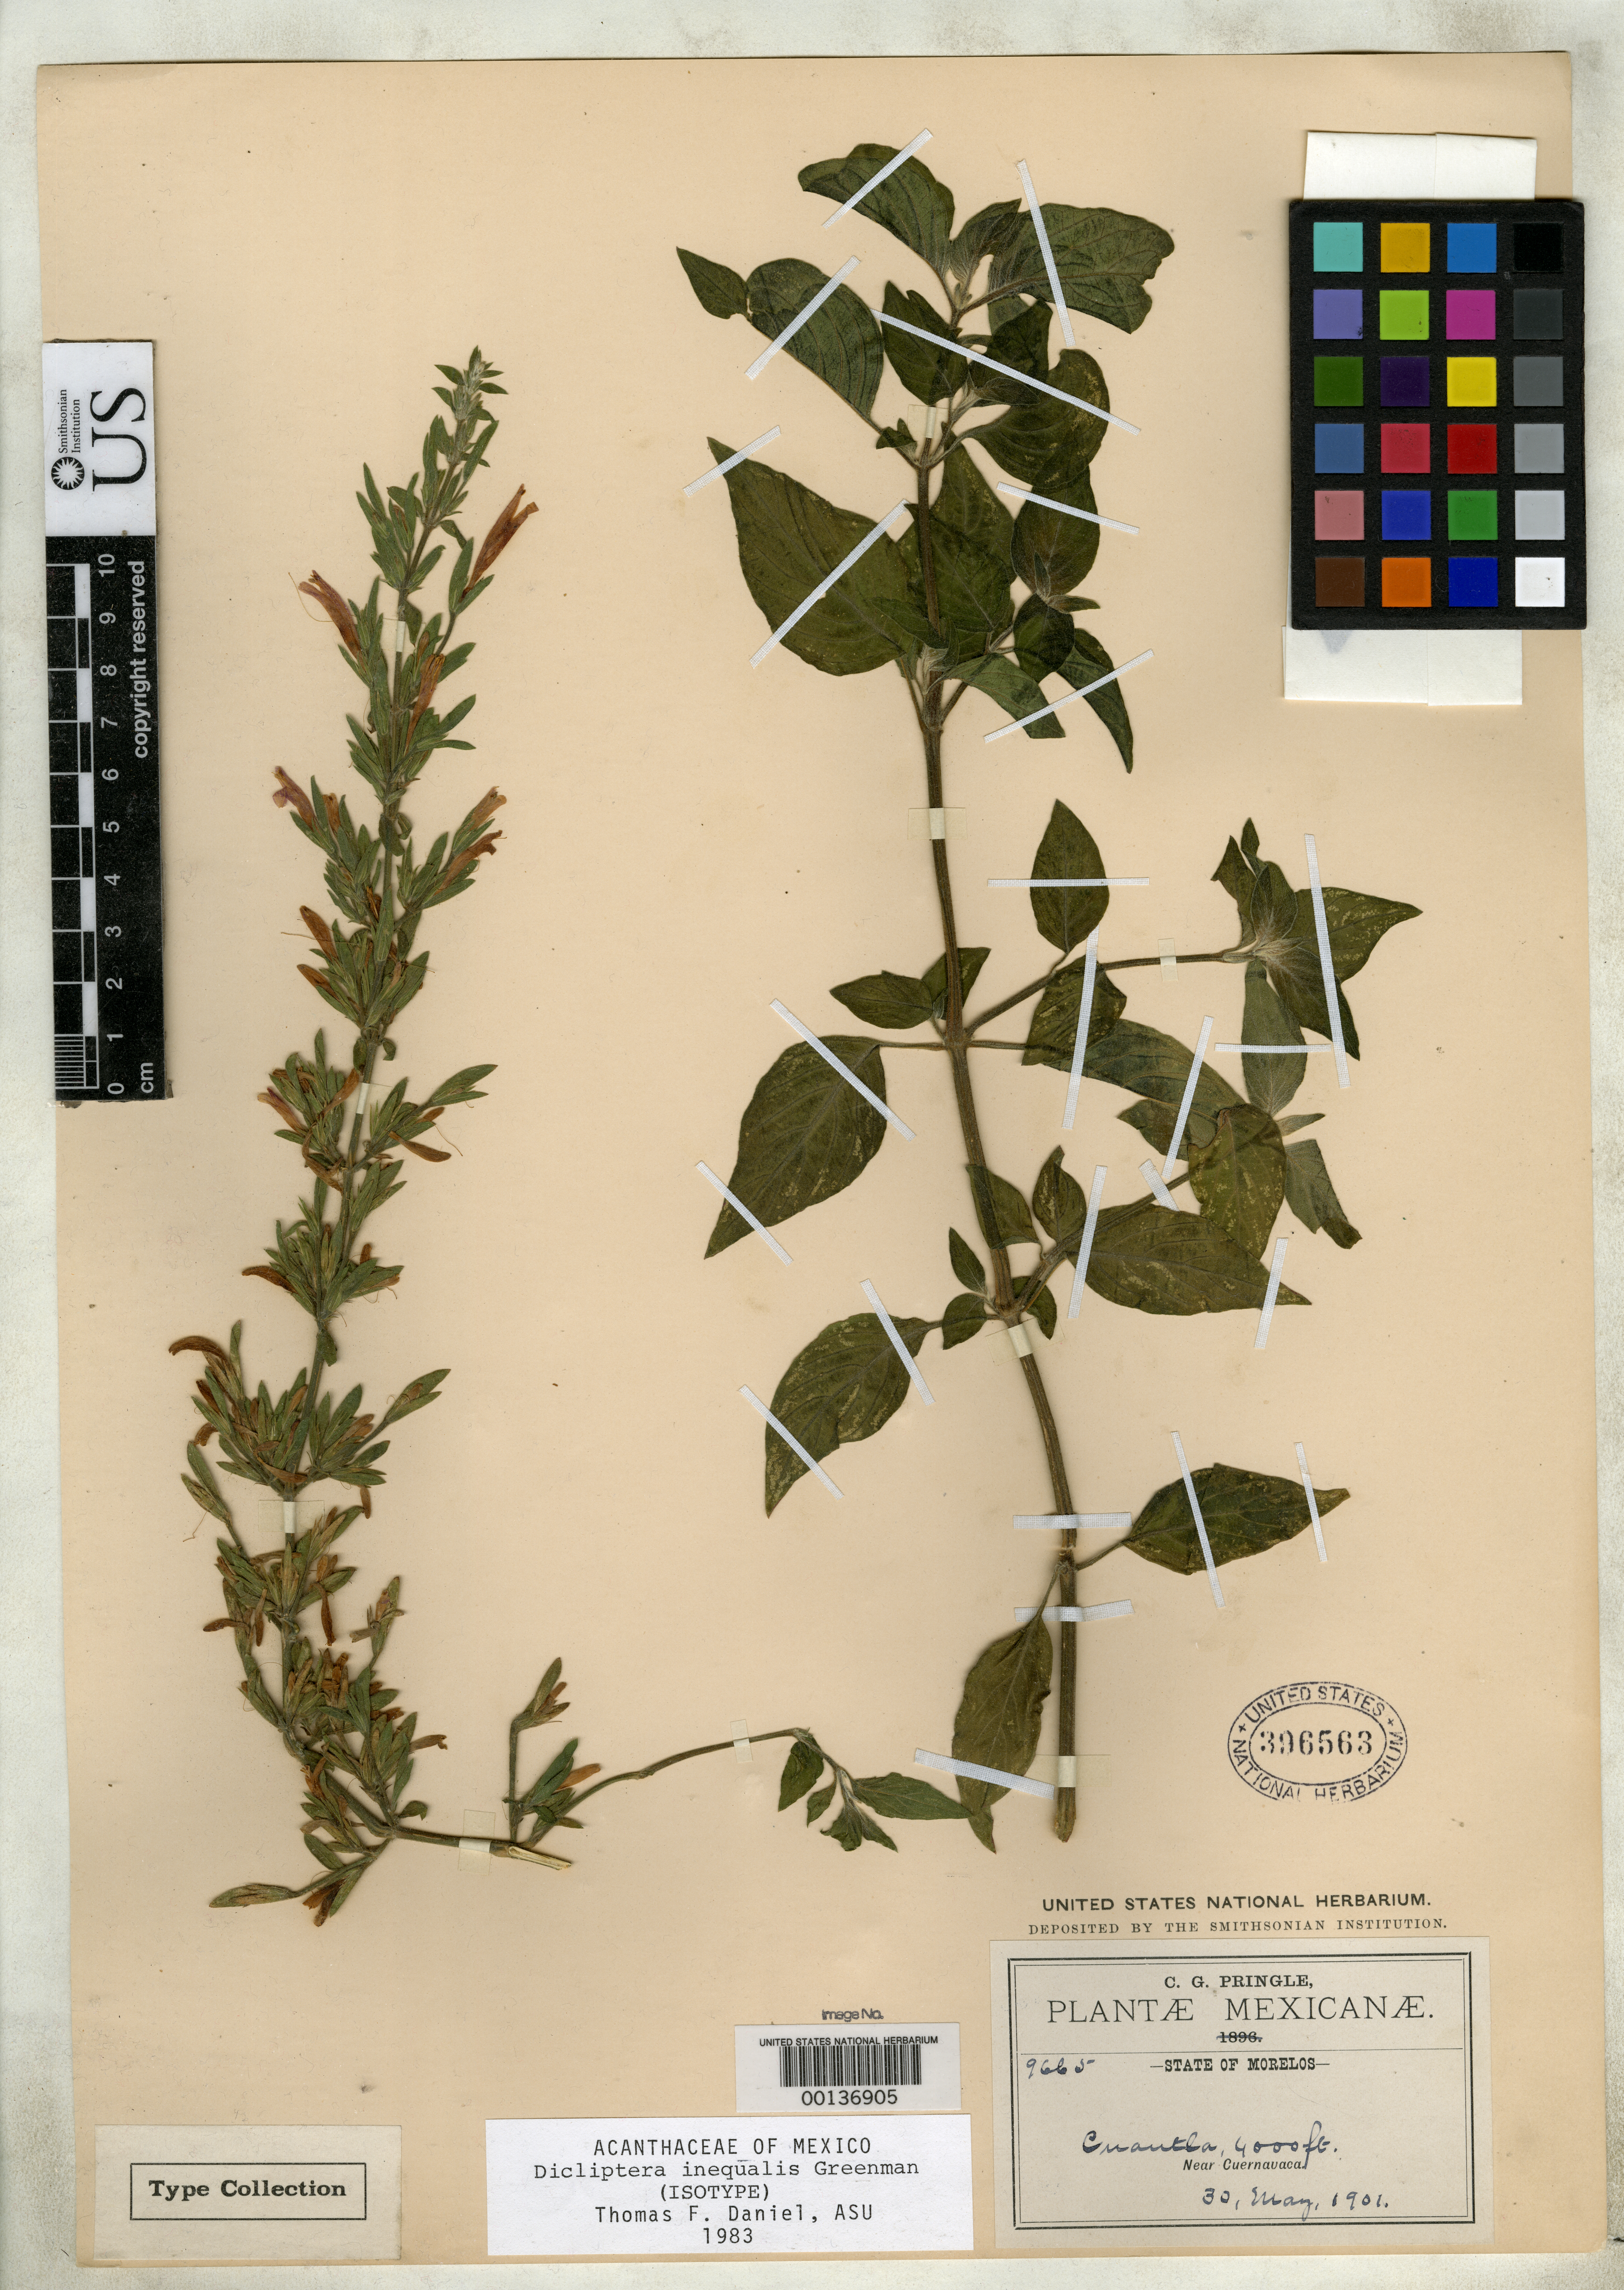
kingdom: Plantae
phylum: Tracheophyta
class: Magnoliopsida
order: Lamiales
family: Acanthaceae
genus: Dicliptera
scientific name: Dicliptera inaequalis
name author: Greenm.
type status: Isotype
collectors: C. G. Pringle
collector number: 9665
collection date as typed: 30 May 1901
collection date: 1901-05-30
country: Mexico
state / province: Morelos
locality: Cuantla, near Cuenavaca.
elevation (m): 1250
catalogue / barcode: US 396563